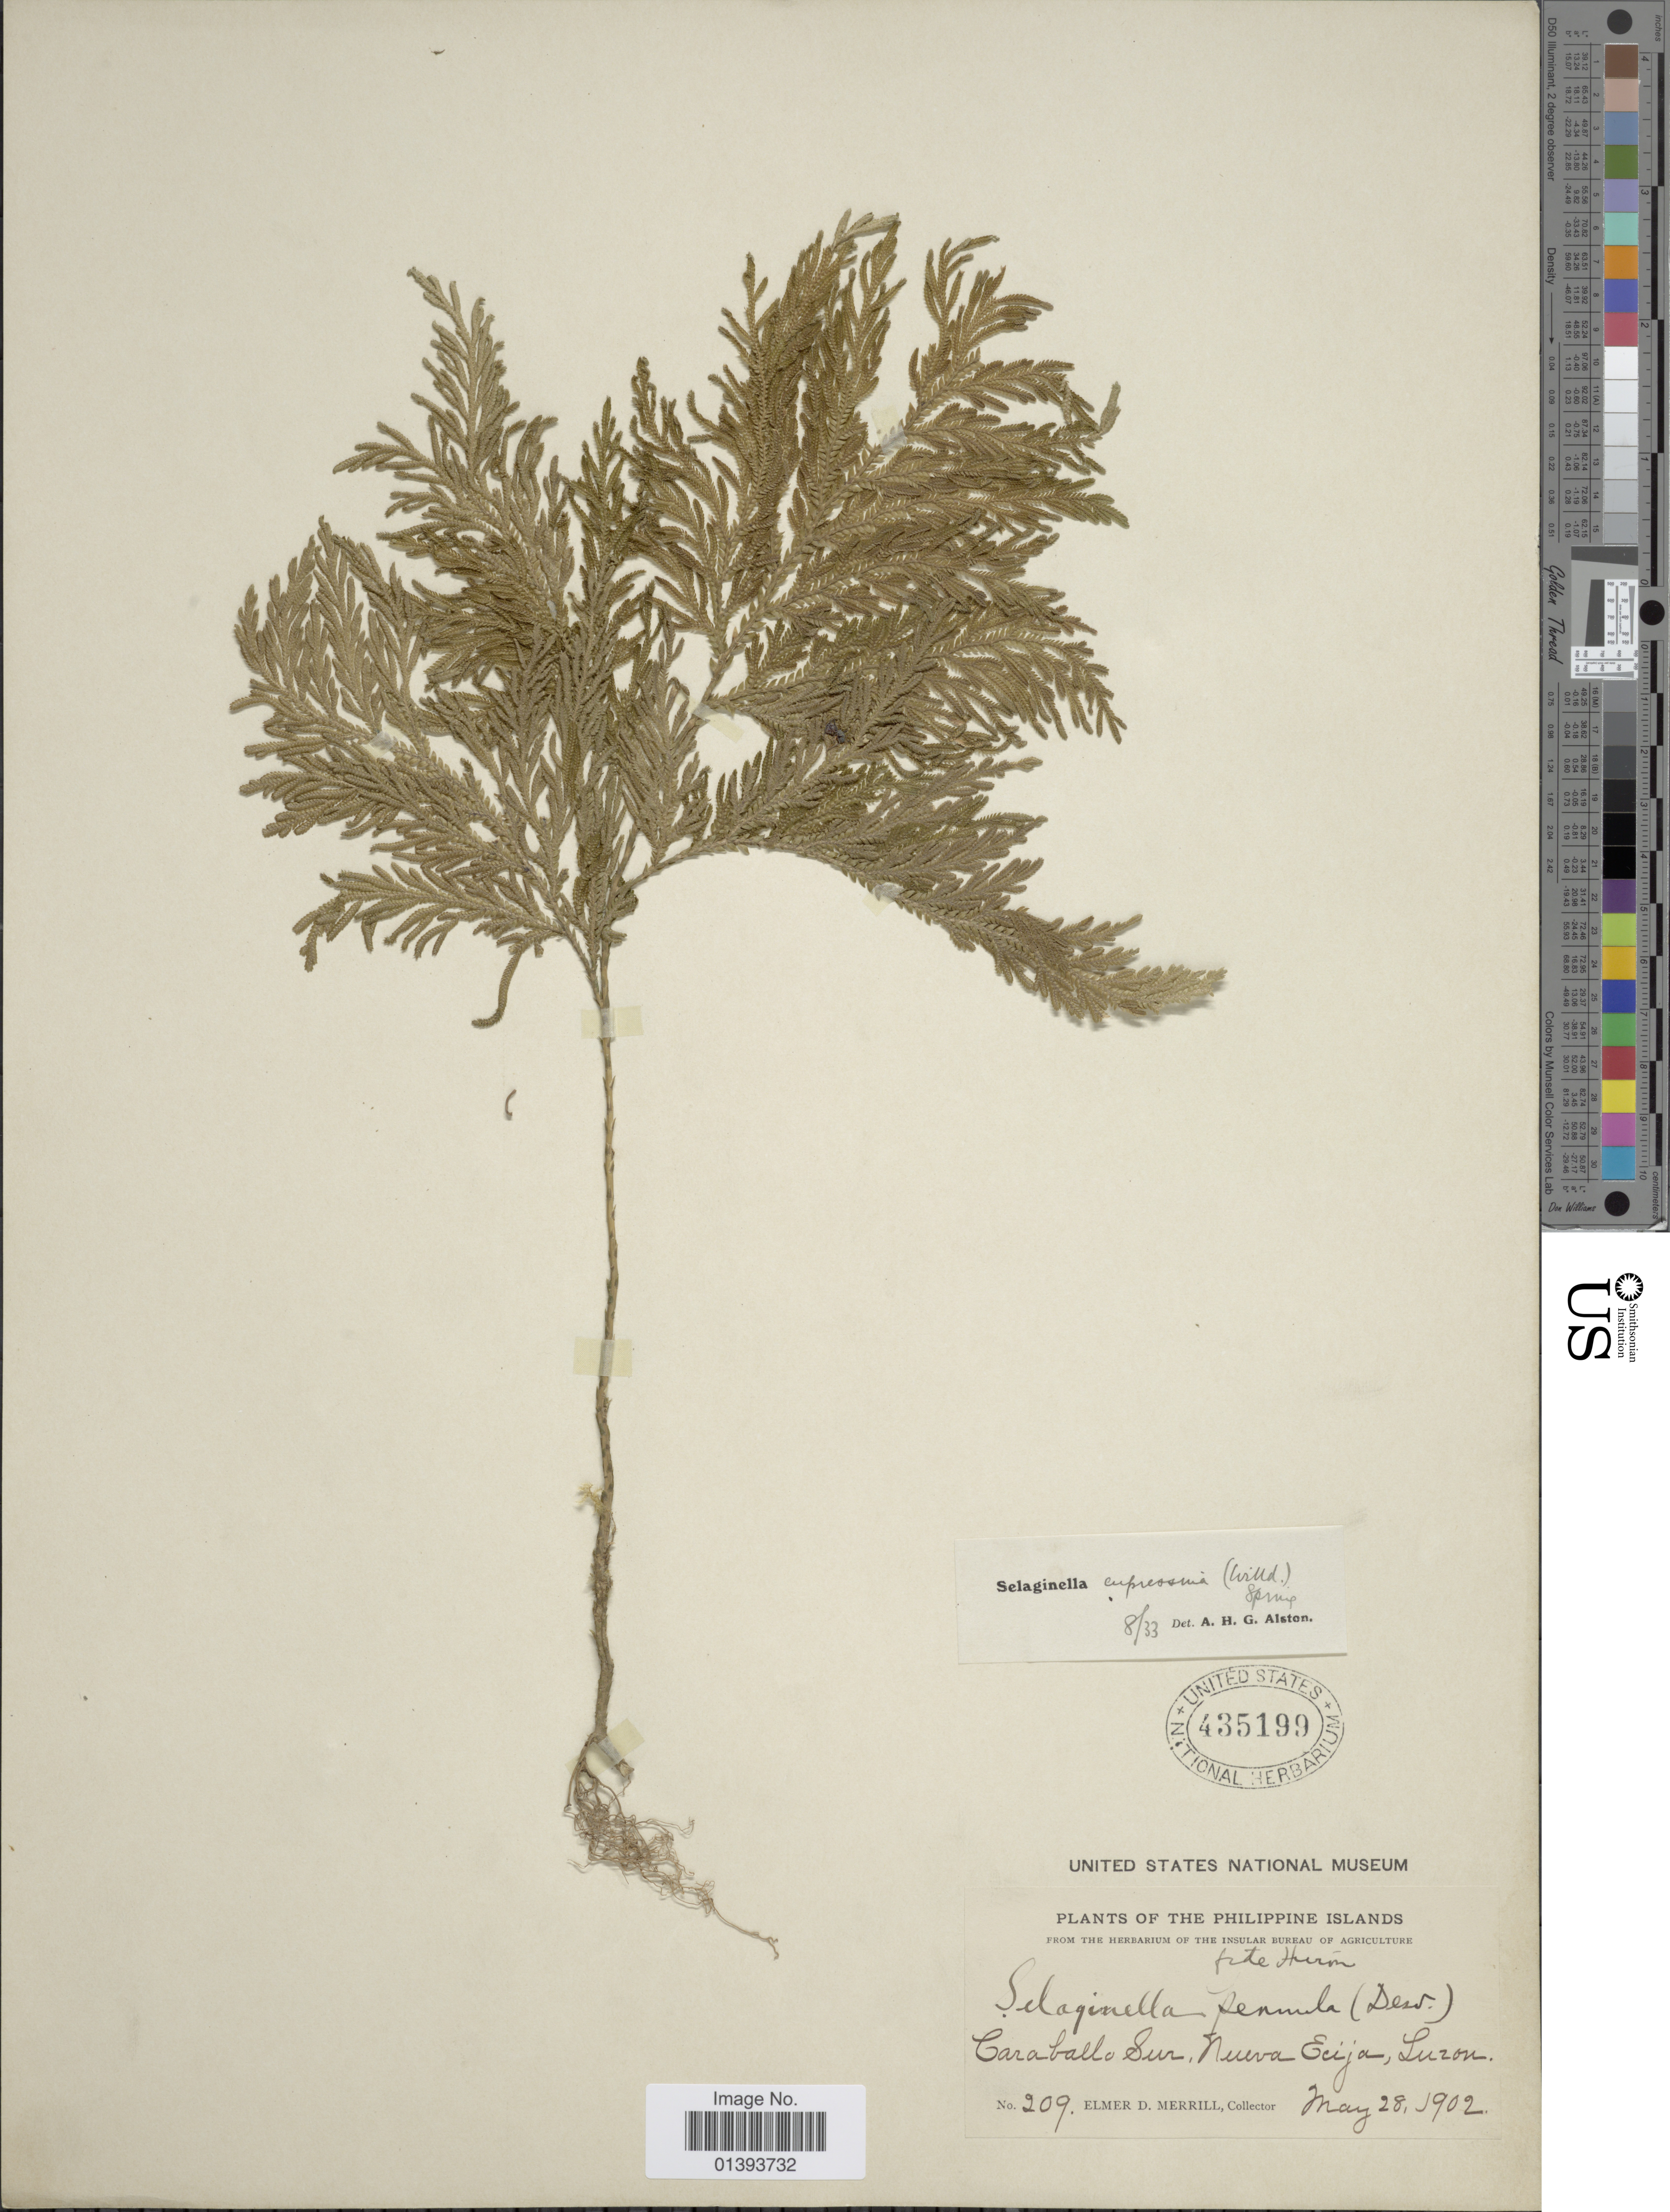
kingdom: Plantae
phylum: Tracheophyta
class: Lycopodiopsida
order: Selaginellales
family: Selaginellaceae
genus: Selaginella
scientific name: Selaginella cupressina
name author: (Willd.) Spring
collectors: E. D. Merrill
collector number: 209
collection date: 1902-05-28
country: Philippines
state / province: Central Luzon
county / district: Nueva Ecija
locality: Caraballo, Sur. Nueva Ecija [Caraballo, South Nueva Ecija], Central Luzon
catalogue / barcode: US 435199